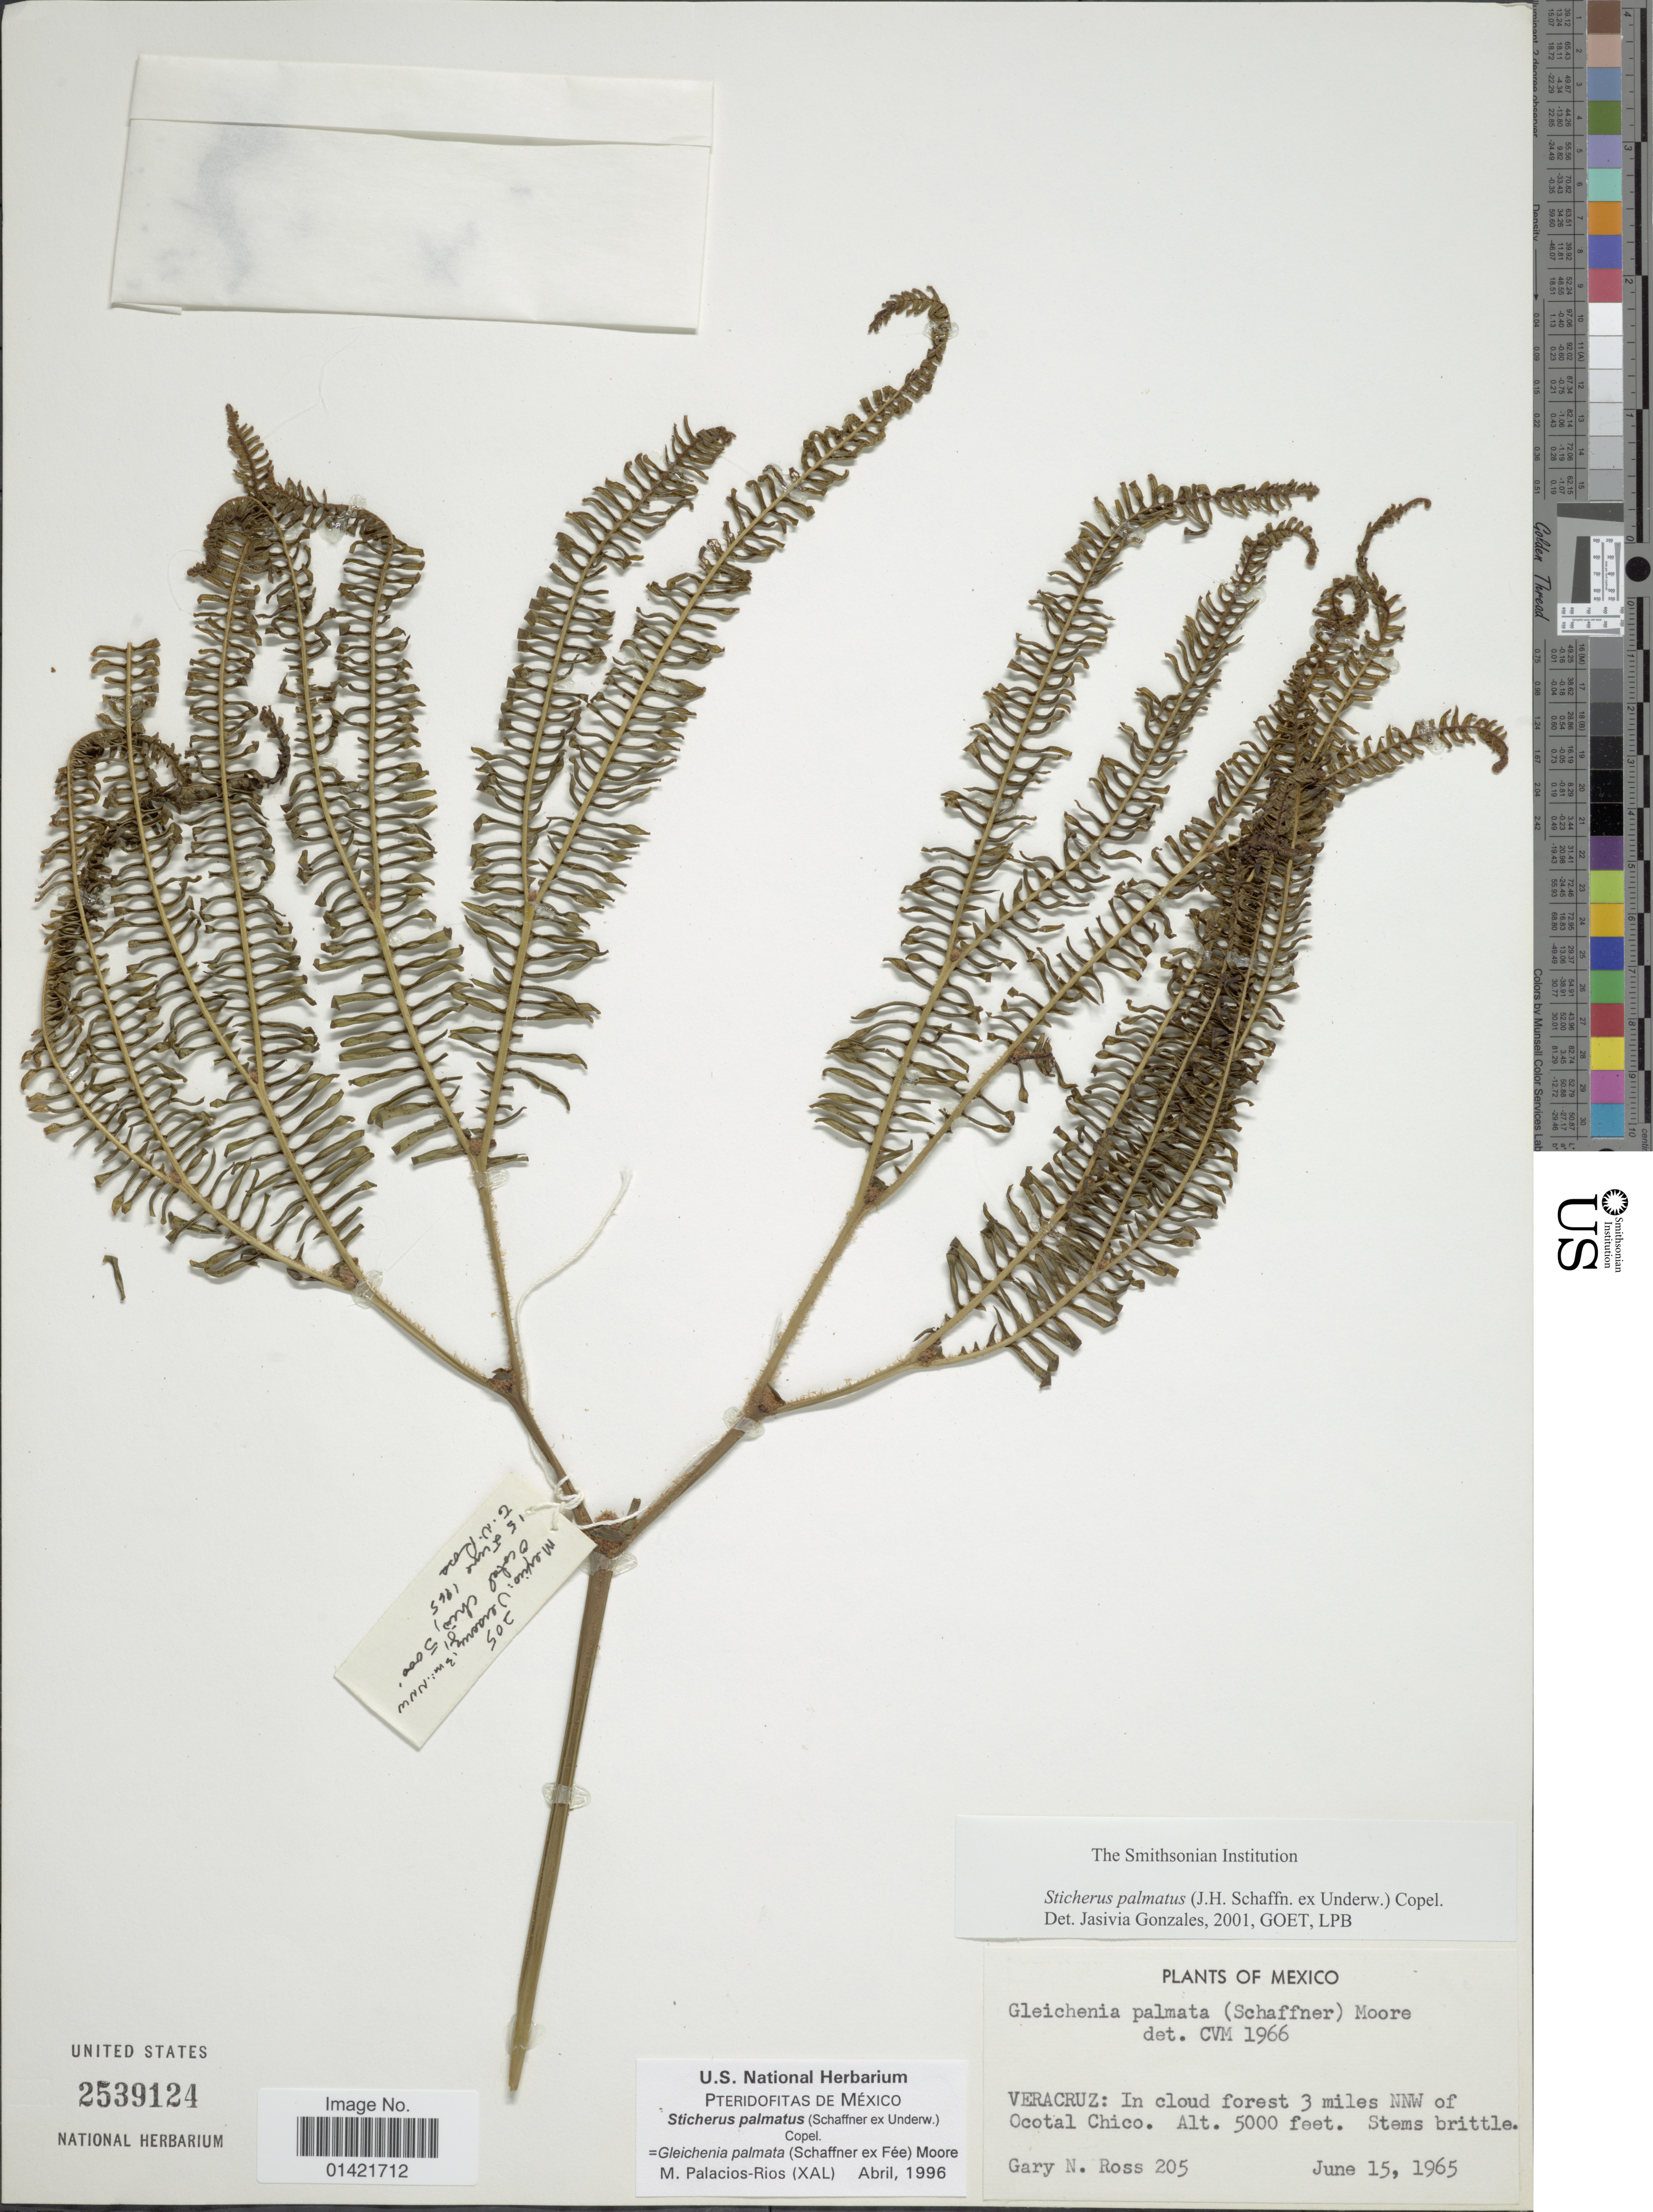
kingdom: Plantae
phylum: Tracheophyta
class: Polypodiopsida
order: Gleicheniales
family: Gleicheniaceae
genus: Sticherus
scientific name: Sticherus furcatus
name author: (L.) Ching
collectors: G. N. Ross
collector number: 205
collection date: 1965-06-15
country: Mexico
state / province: Veracruz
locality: Veracruz: In cloud forest 3 miles NNW of Ocotal Chico.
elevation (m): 1524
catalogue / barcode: US 2539124